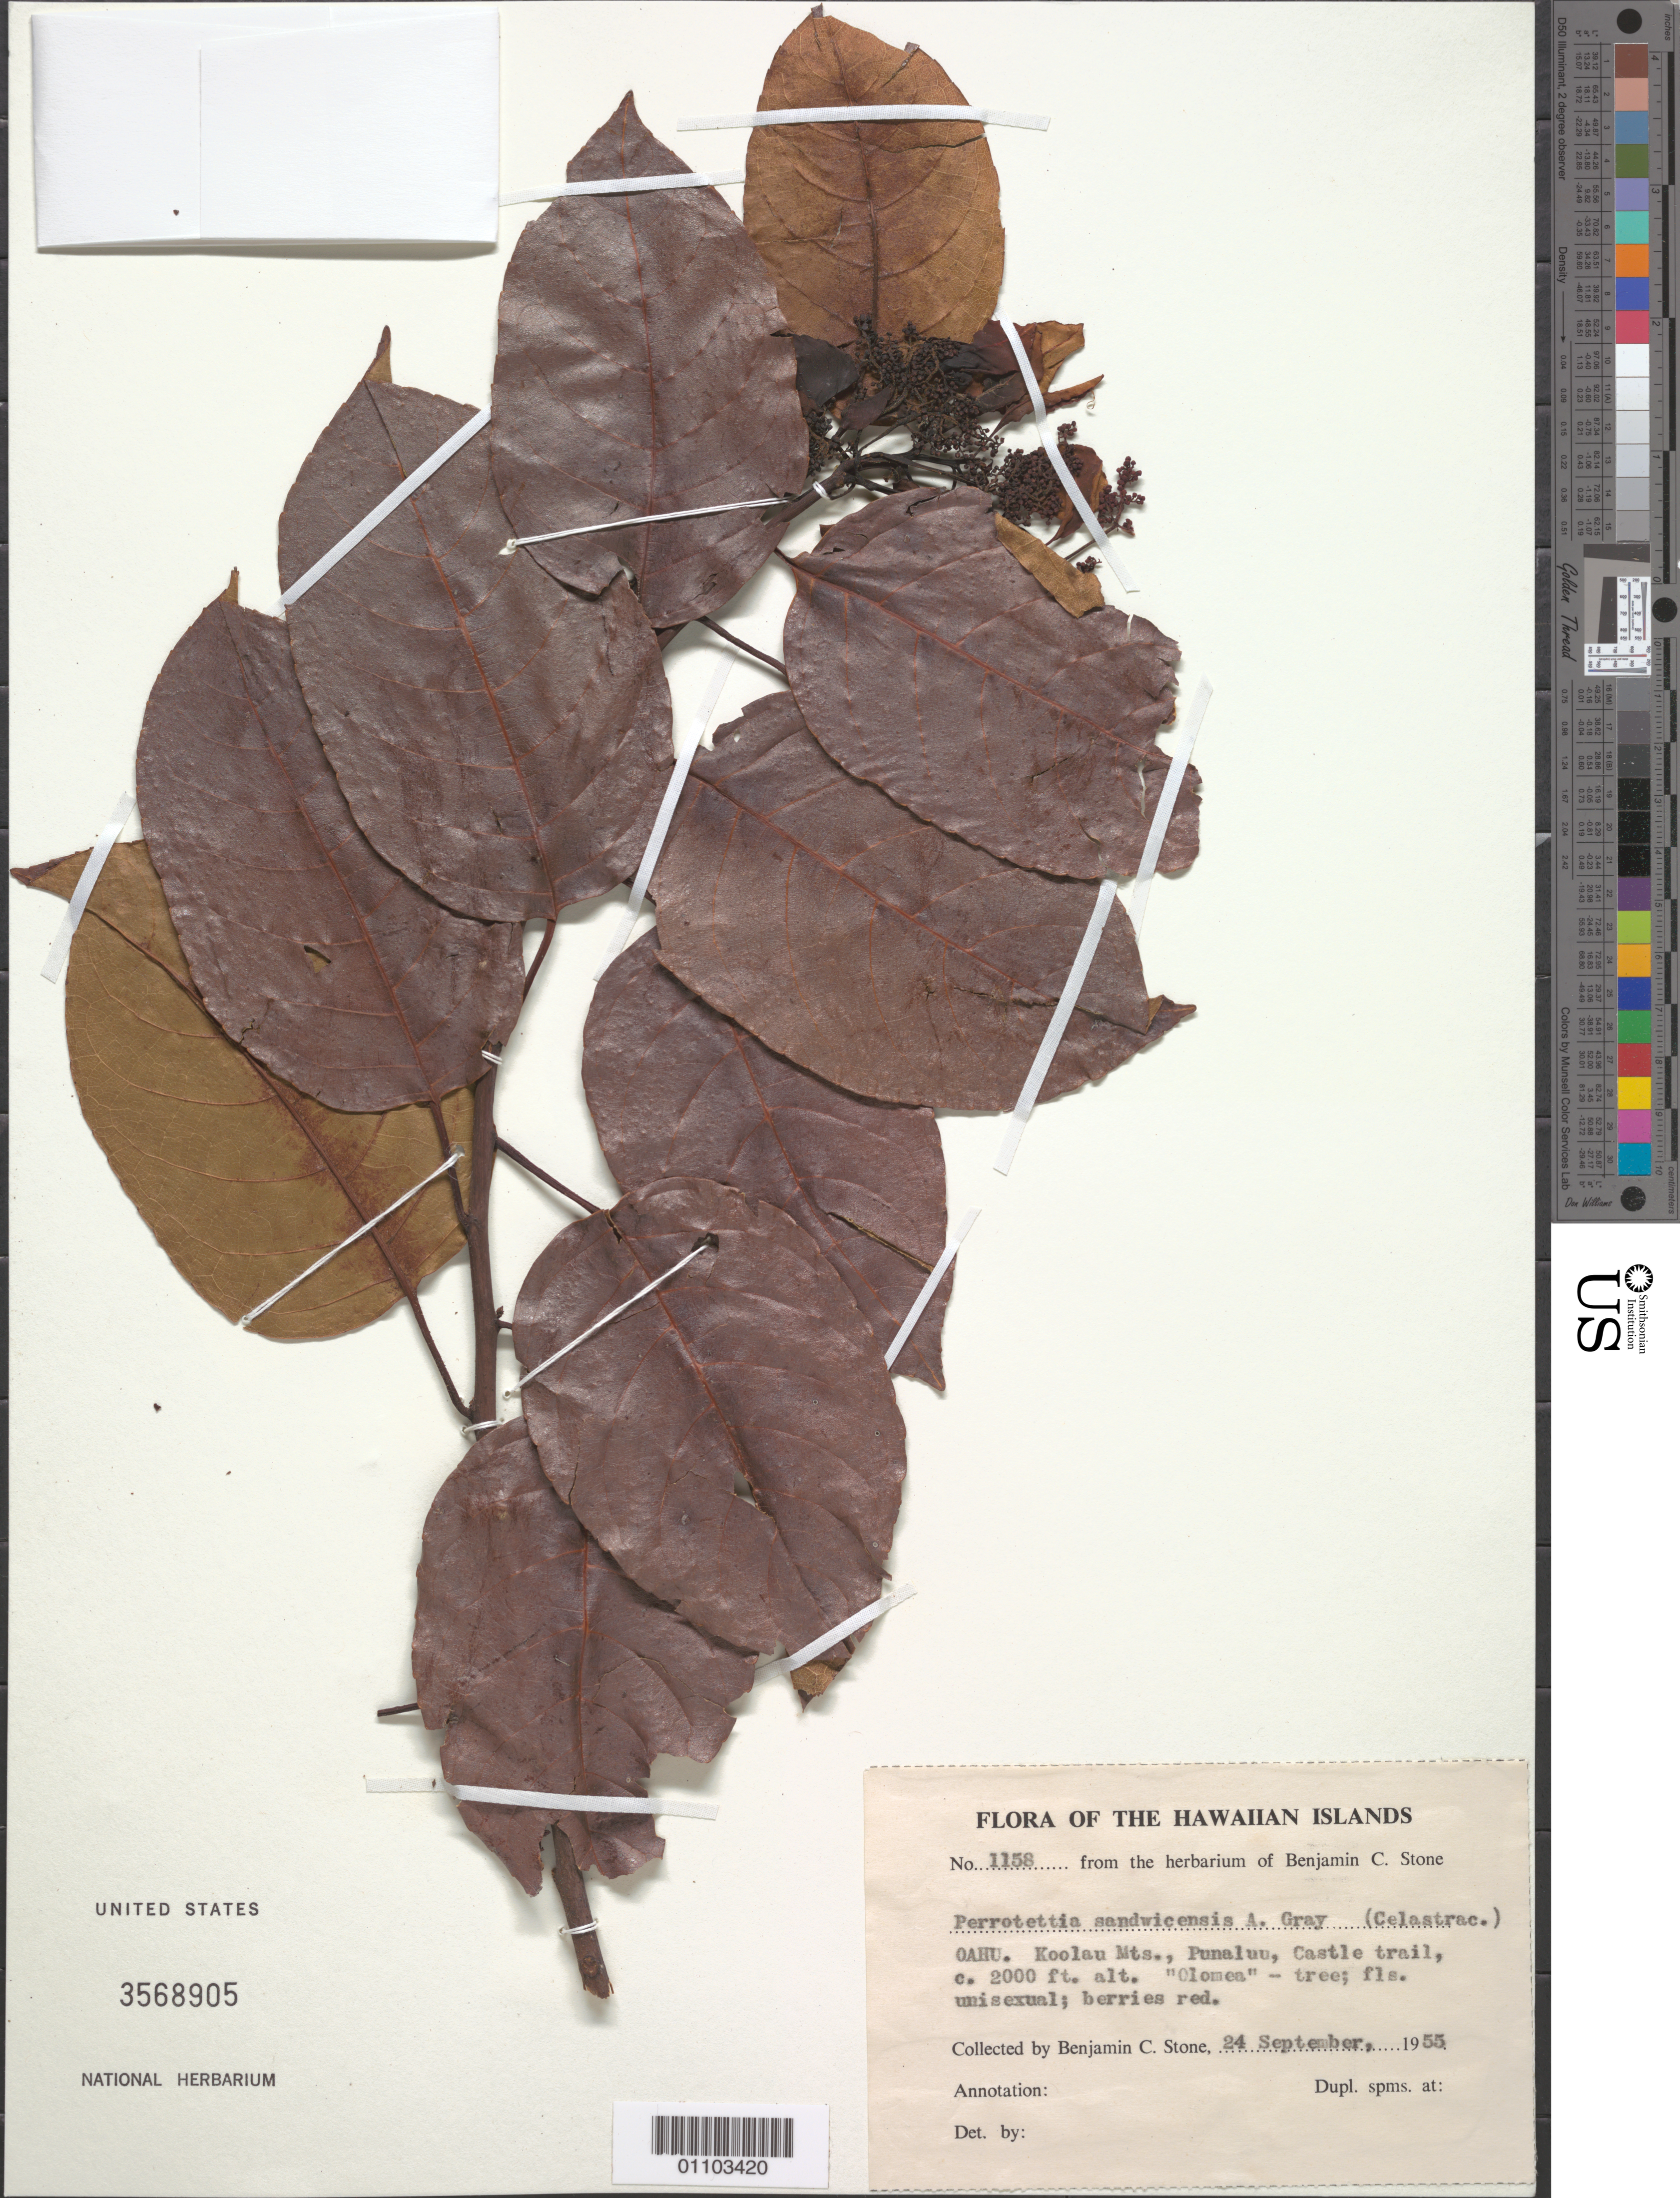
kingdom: Plantae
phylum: Tracheophyta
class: Magnoliopsida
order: Huerteales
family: Dipentodontaceae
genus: Perrottetia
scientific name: Perrottetia sandwicensis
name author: A. Gray in Wilkes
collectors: B. C. Stone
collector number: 1158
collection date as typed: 24 Sep 1955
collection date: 1955-09-24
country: United States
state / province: Hawaii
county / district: Honolulu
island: Oahu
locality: Punaluu (Koolau Mts.) Castle trail.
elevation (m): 610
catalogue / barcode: US 3568905